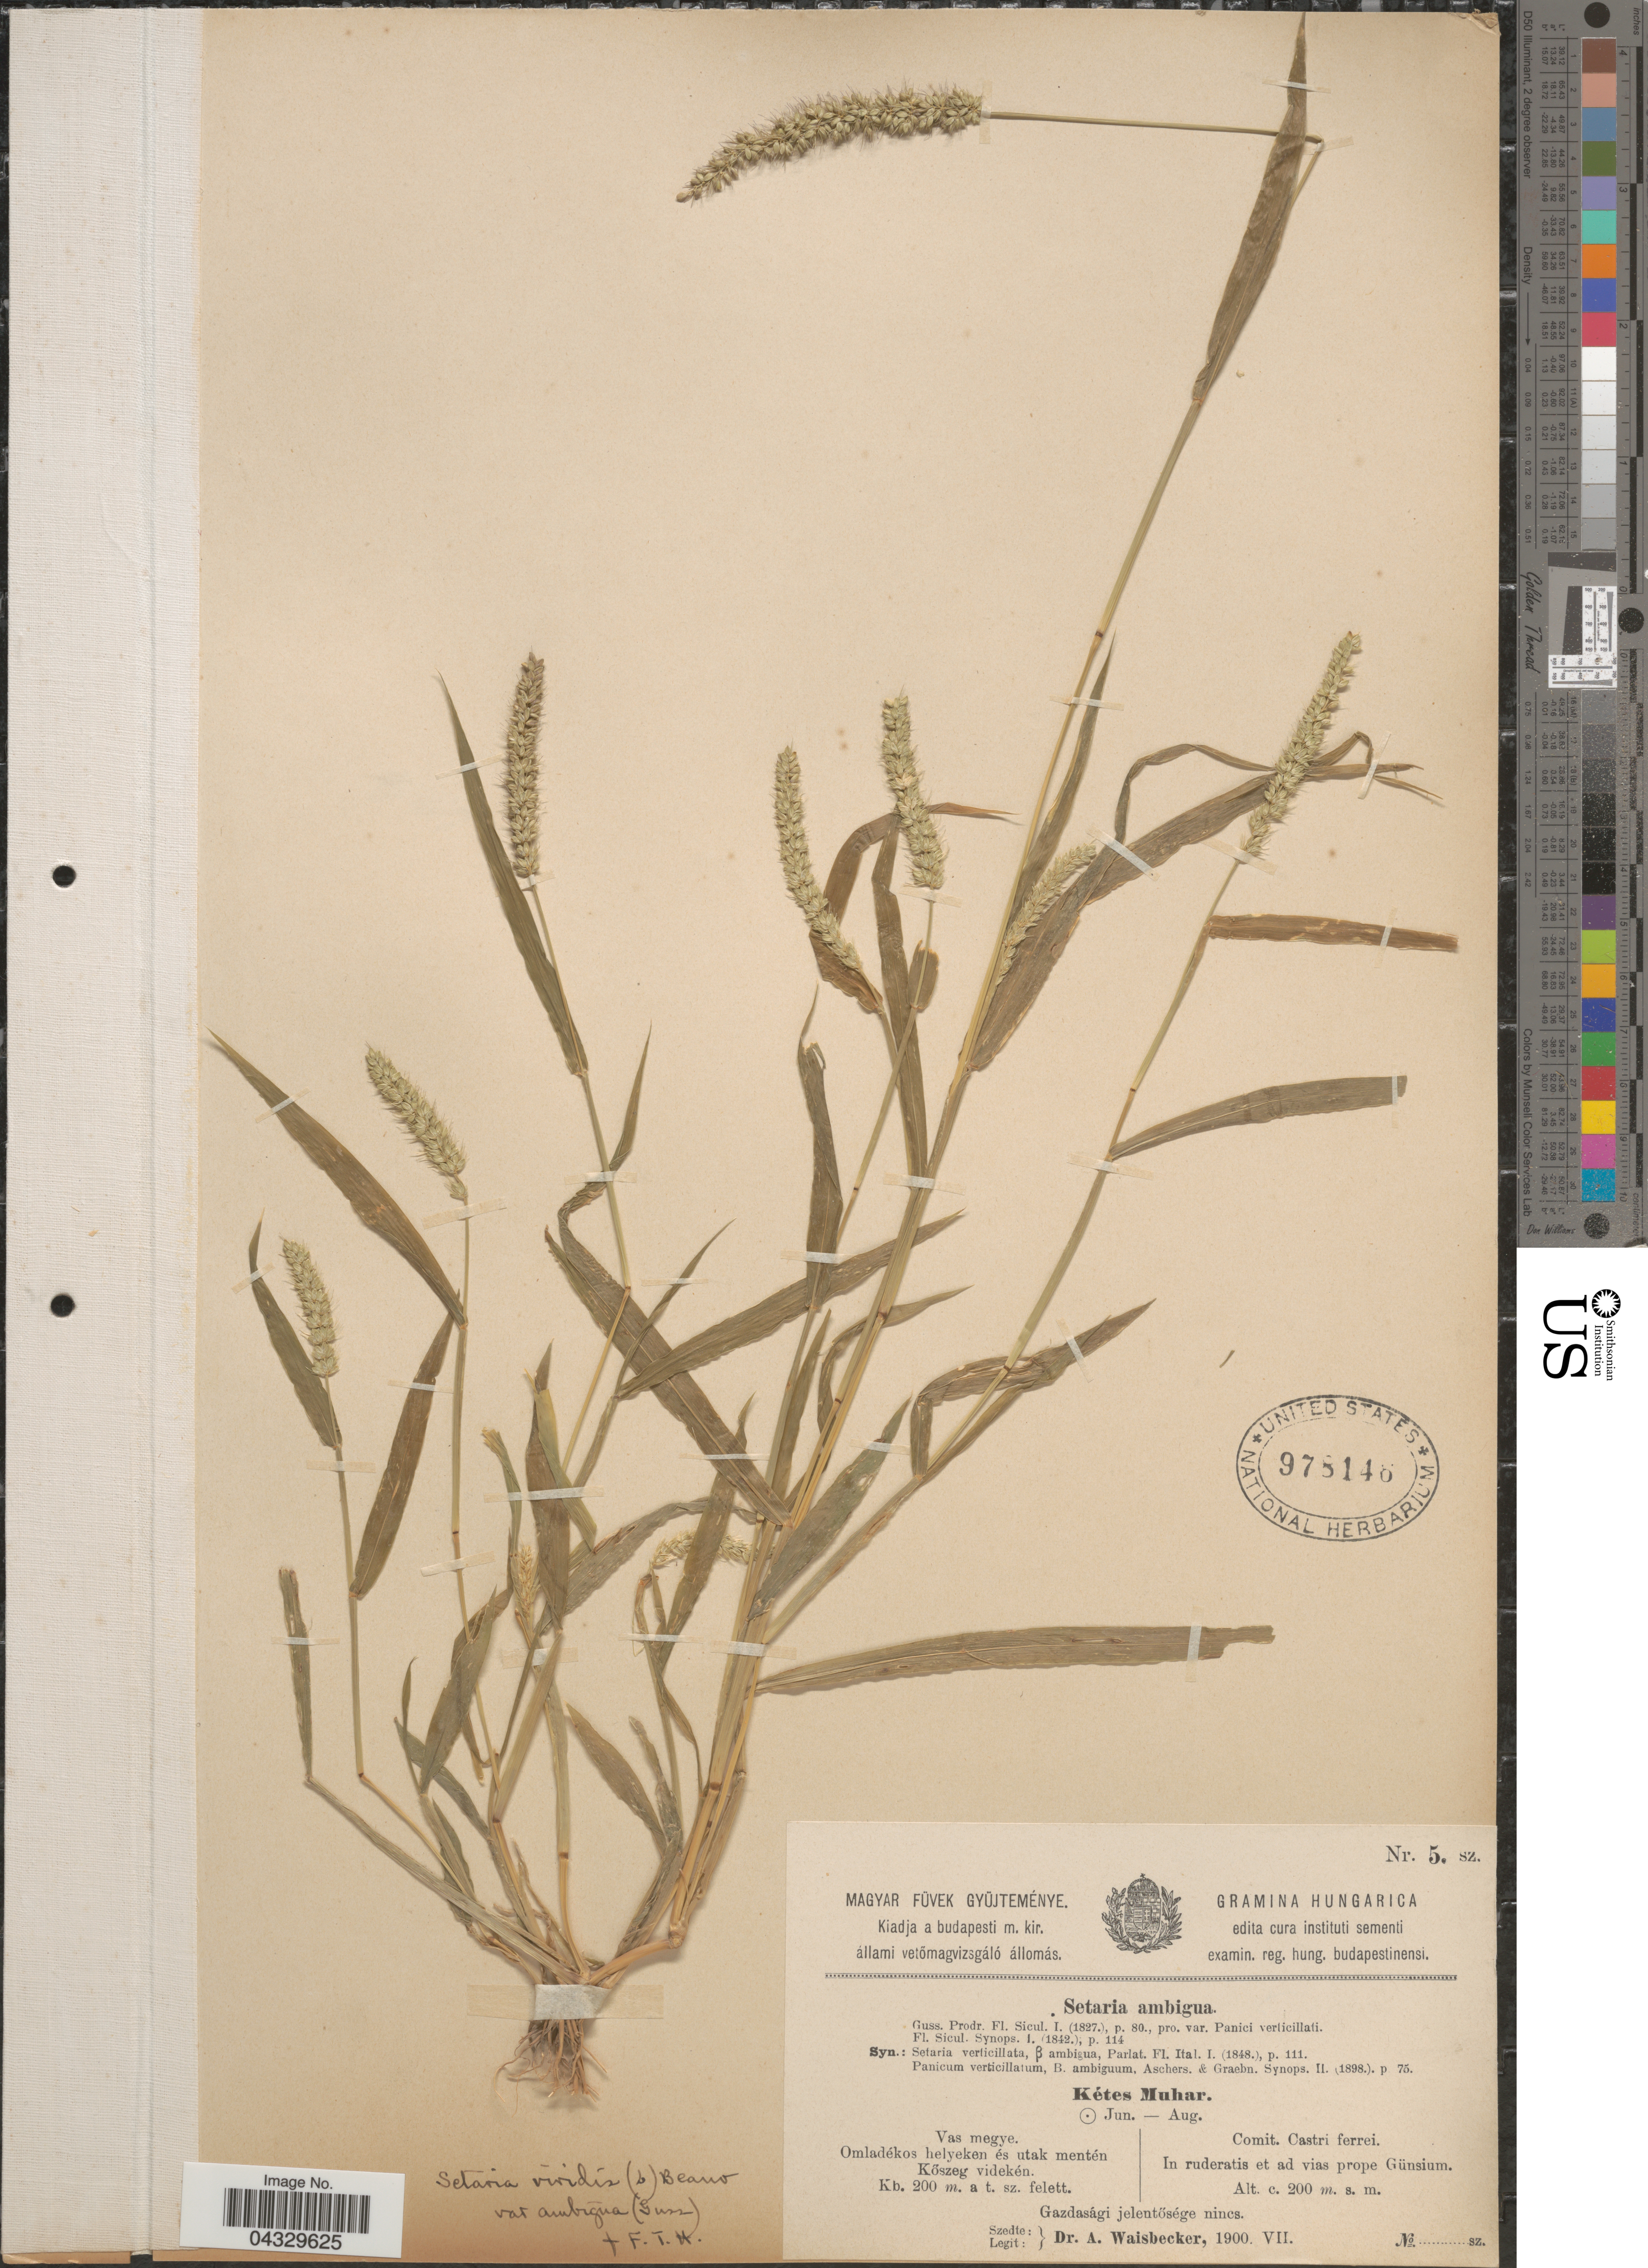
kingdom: Plantae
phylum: Tracheophyta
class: Liliopsida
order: Poales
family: Poaceae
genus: Setaria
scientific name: Setaria viridis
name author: (L.) P. Beauv.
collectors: A. Waisbecker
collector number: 5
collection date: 1900-07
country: Hungary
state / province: Vas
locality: Comit. Castri ferrei. In ruderatis et ad vias prope Günsium.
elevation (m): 200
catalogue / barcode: US 978146